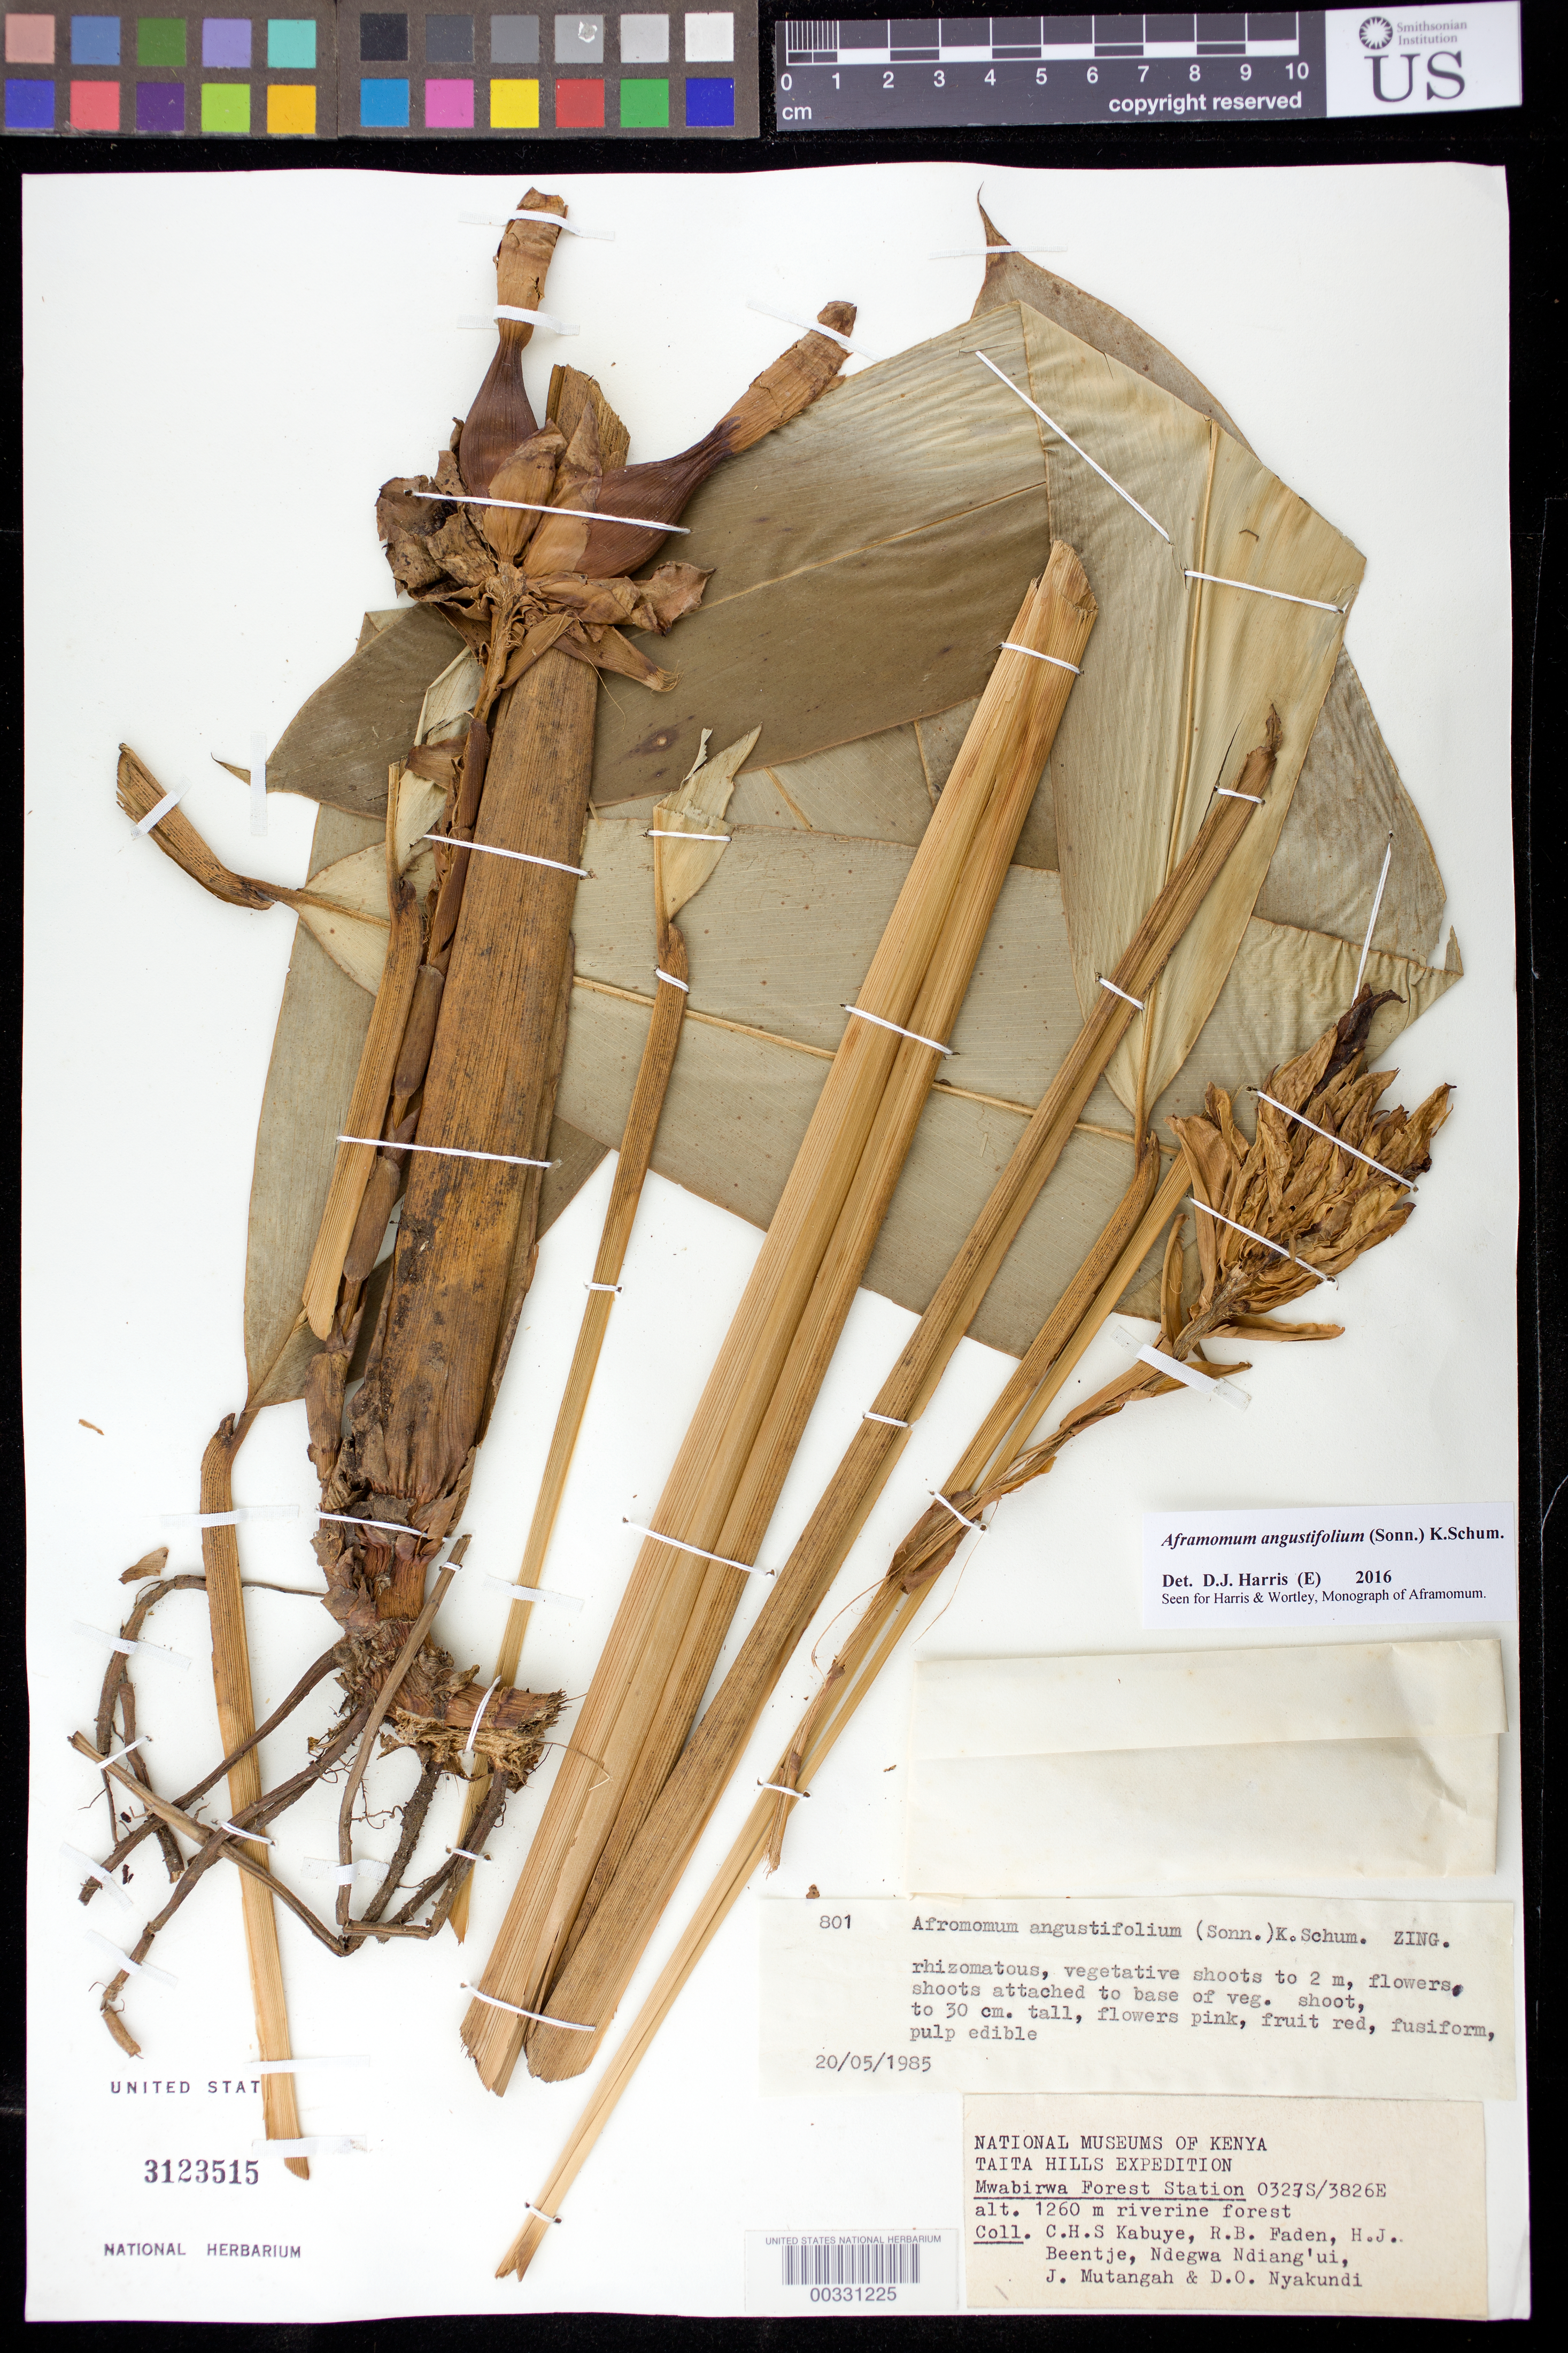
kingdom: Plantae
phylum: Tracheophyta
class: Liliopsida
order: Zingiberales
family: Zingiberaceae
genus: Aframomum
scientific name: Aframomum angustifolium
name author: (Sonn.) K. Schum.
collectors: C. Kabuye, R. B. Faden, H. J. Beentje, N. Ndiang'ui, J. Mutangah & D. Nyakundi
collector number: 801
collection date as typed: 20 May 1985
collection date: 1985-05-20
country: Kenya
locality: Mwabirwa forest station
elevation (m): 1260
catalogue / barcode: US 3123515